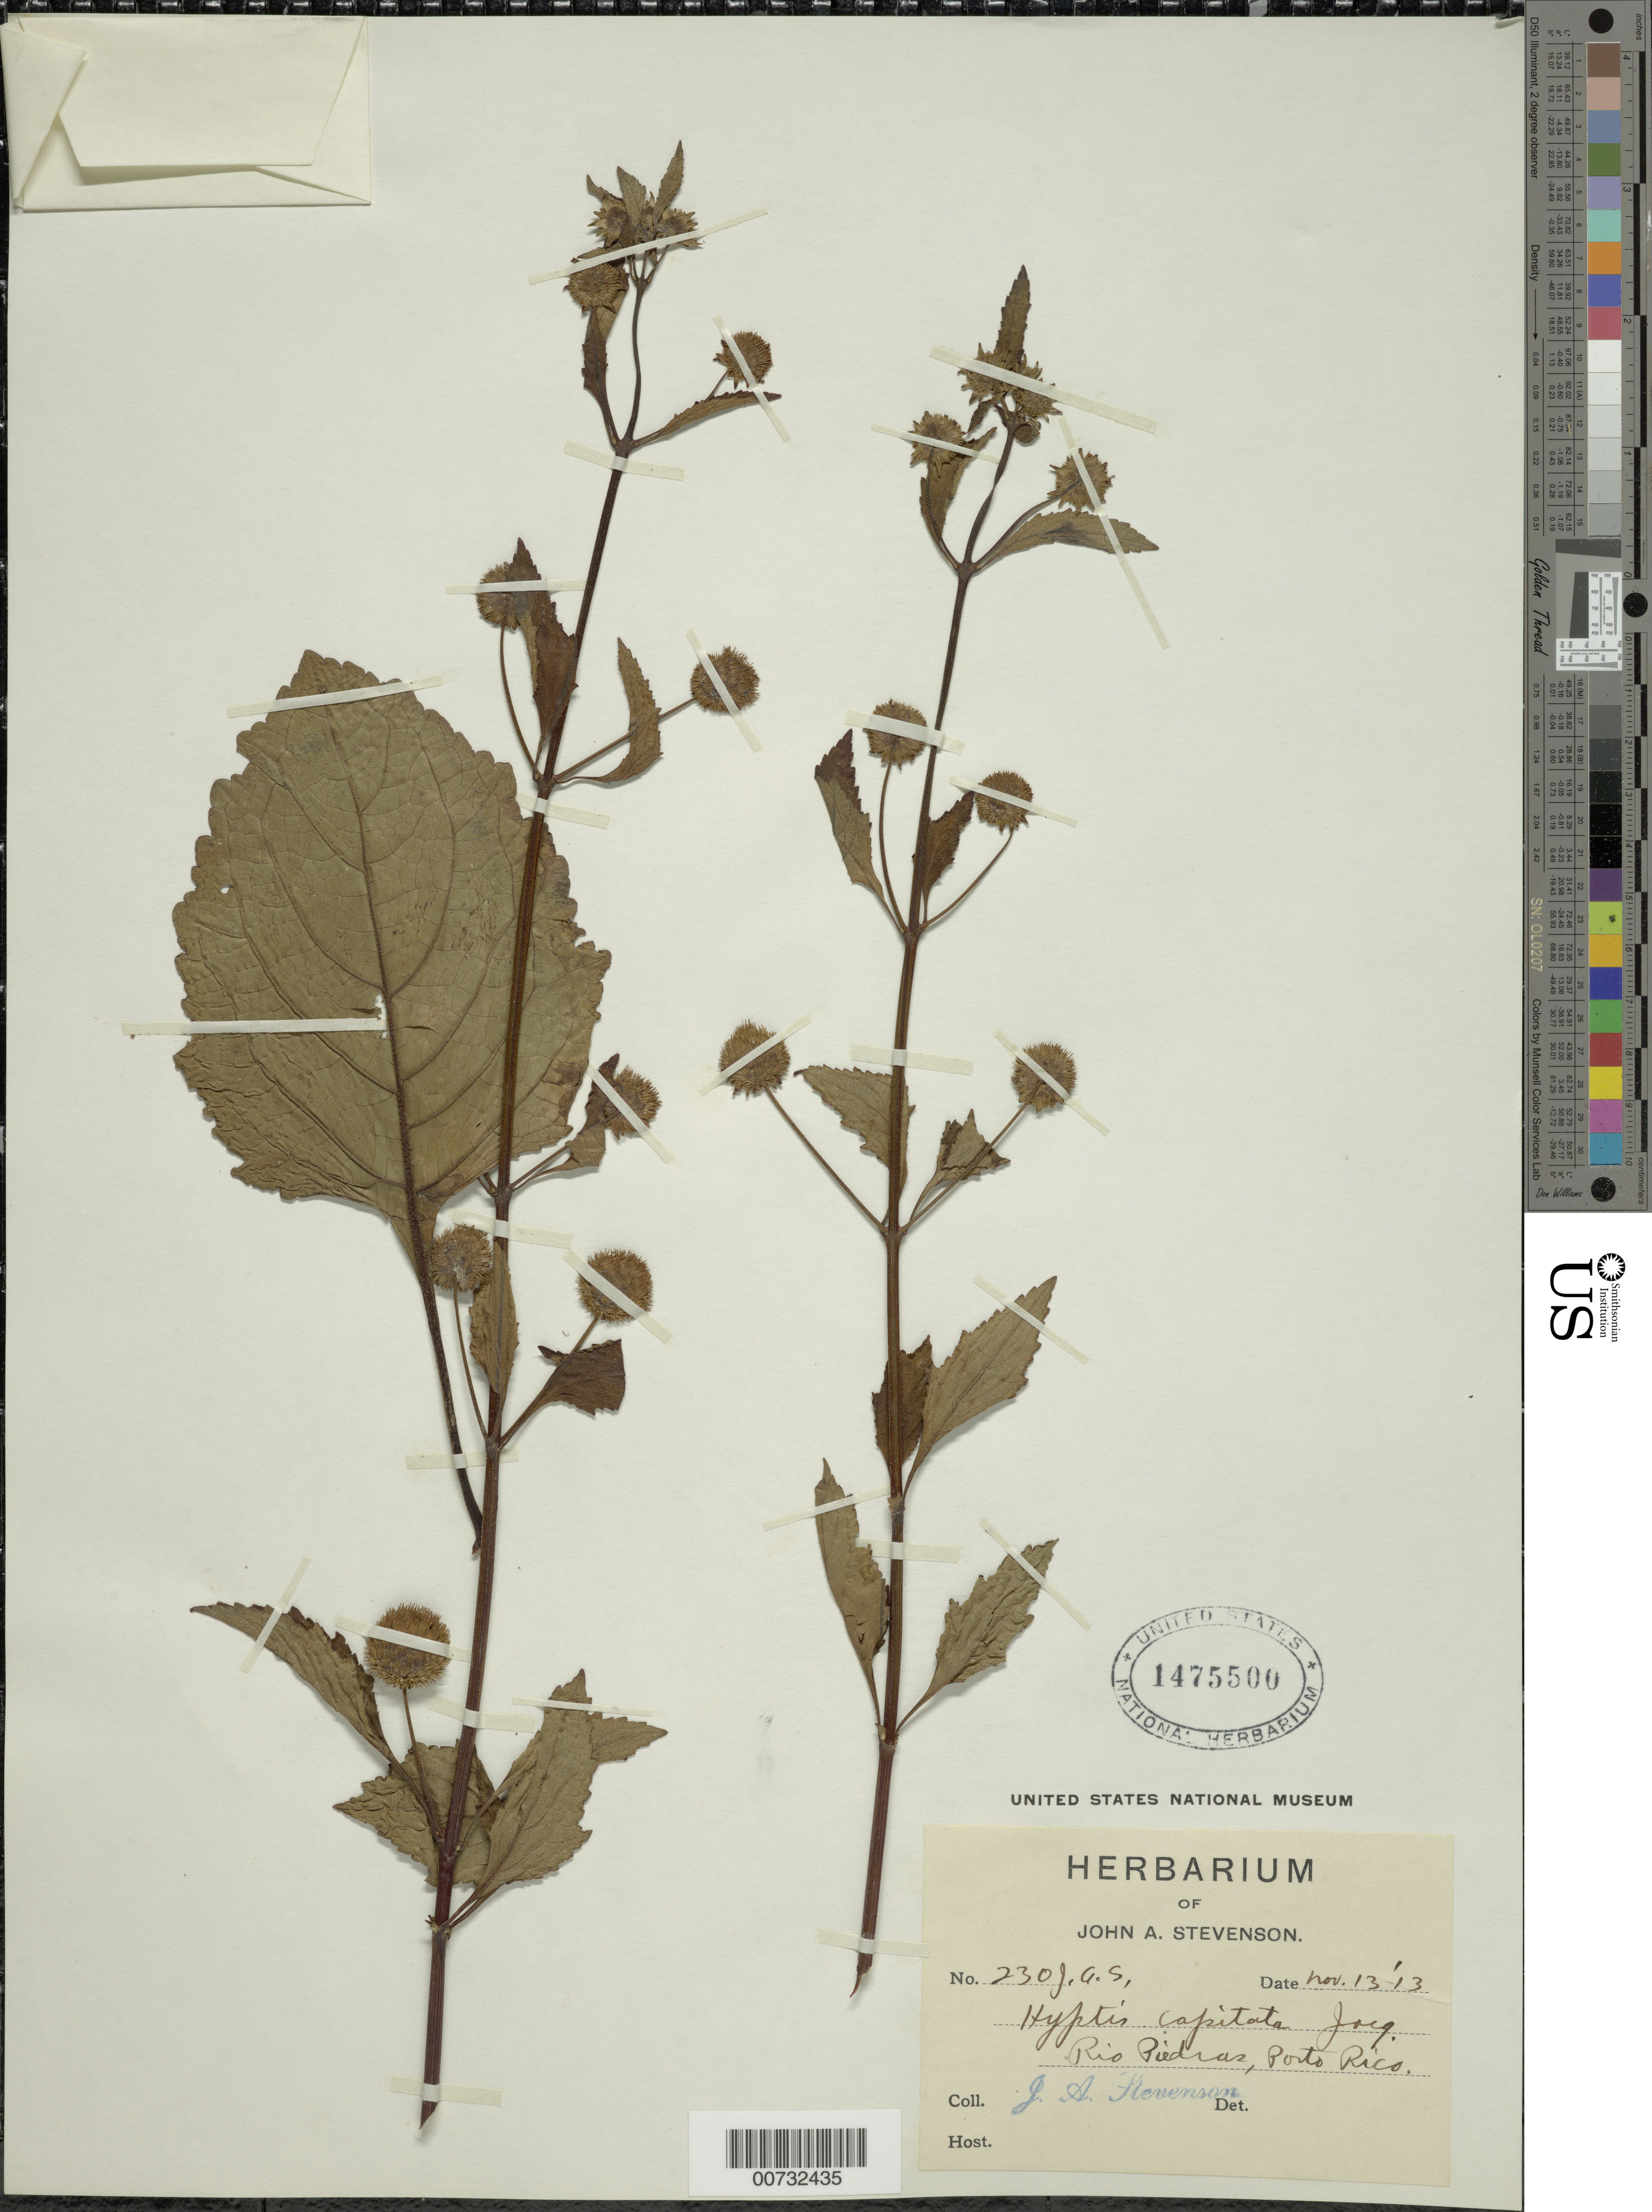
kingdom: Plantae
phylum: Tracheophyta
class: Magnoliopsida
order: Lamiales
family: Lamiaceae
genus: Hyptis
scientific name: Hyptis capitata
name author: Jacq.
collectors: J. Stevenson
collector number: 230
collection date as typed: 13 Nov 1913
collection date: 1913-11-13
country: Puerto Rico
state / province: San Juan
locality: Rio Piedras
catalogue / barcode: US 1475500